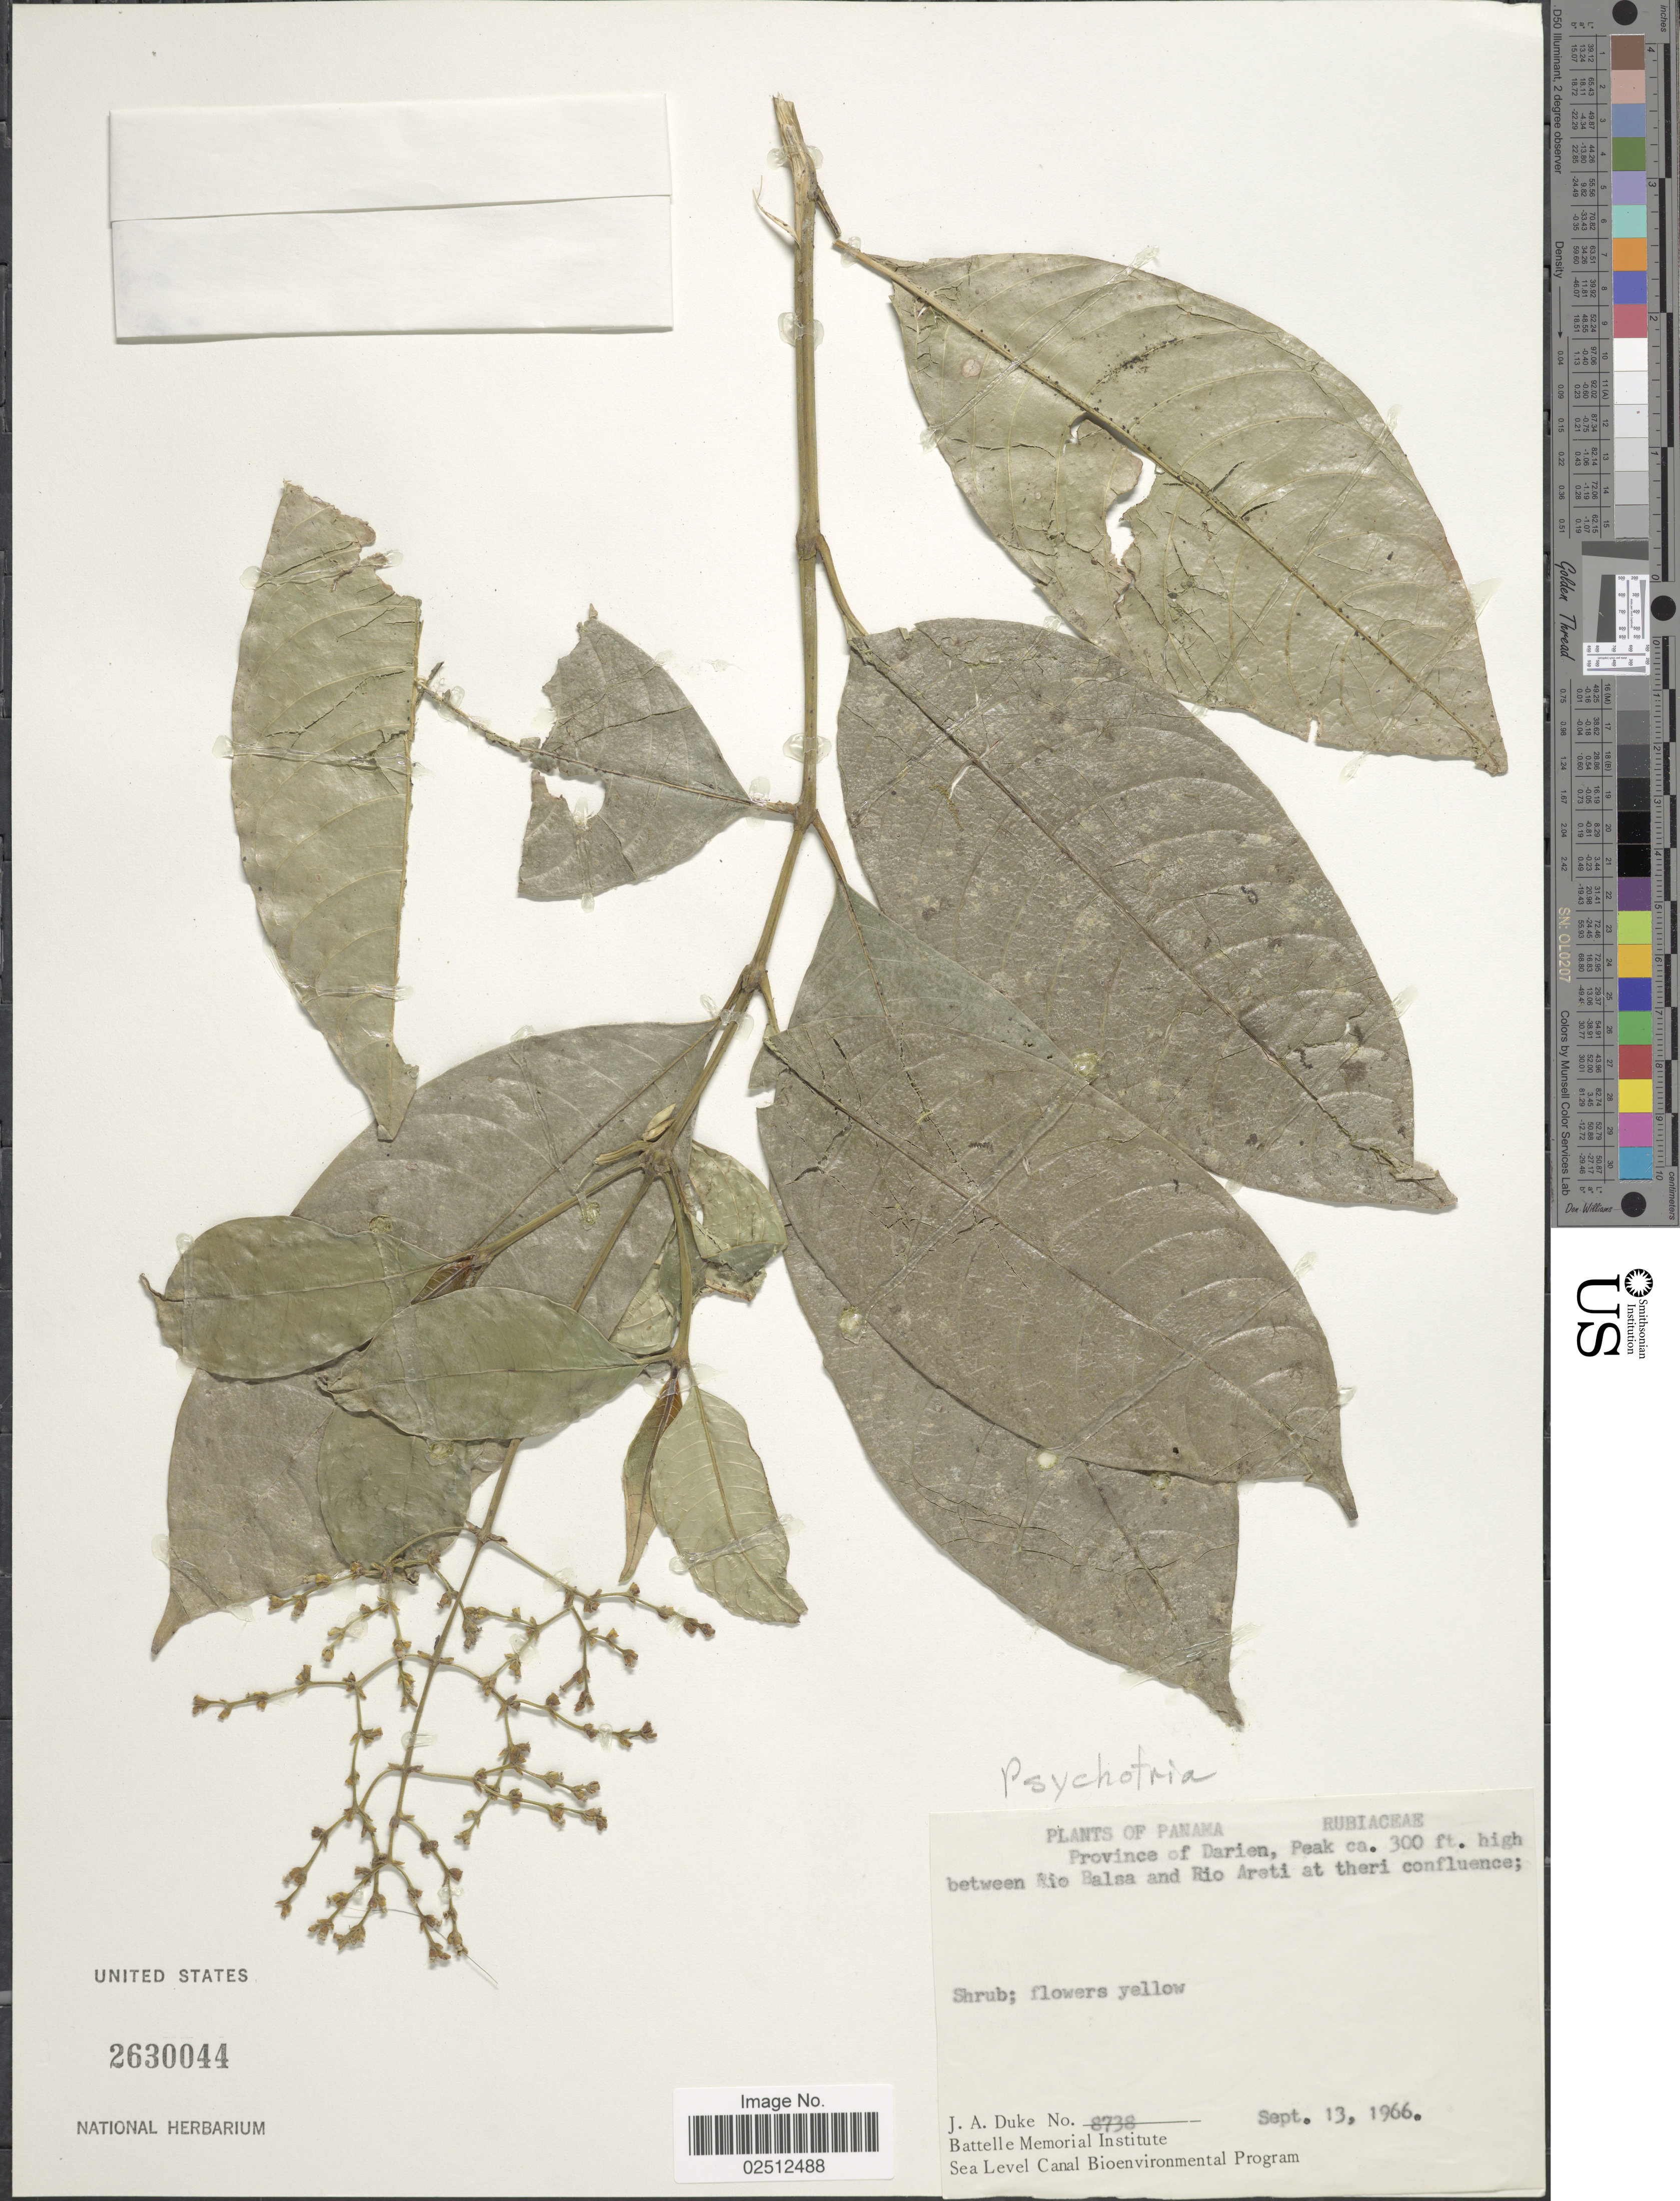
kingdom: Plantae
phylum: Tracheophyta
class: Magnoliopsida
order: Gentianales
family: Rubiaceae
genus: Psychotria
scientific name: Psychotria loretensis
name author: Standl.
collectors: J. A. Duke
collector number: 8738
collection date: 1966-09-13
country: Panama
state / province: Darién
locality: Province of Darien, between Rio Balsa and Rio Areti at theri confluence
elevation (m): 91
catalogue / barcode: US 2630044